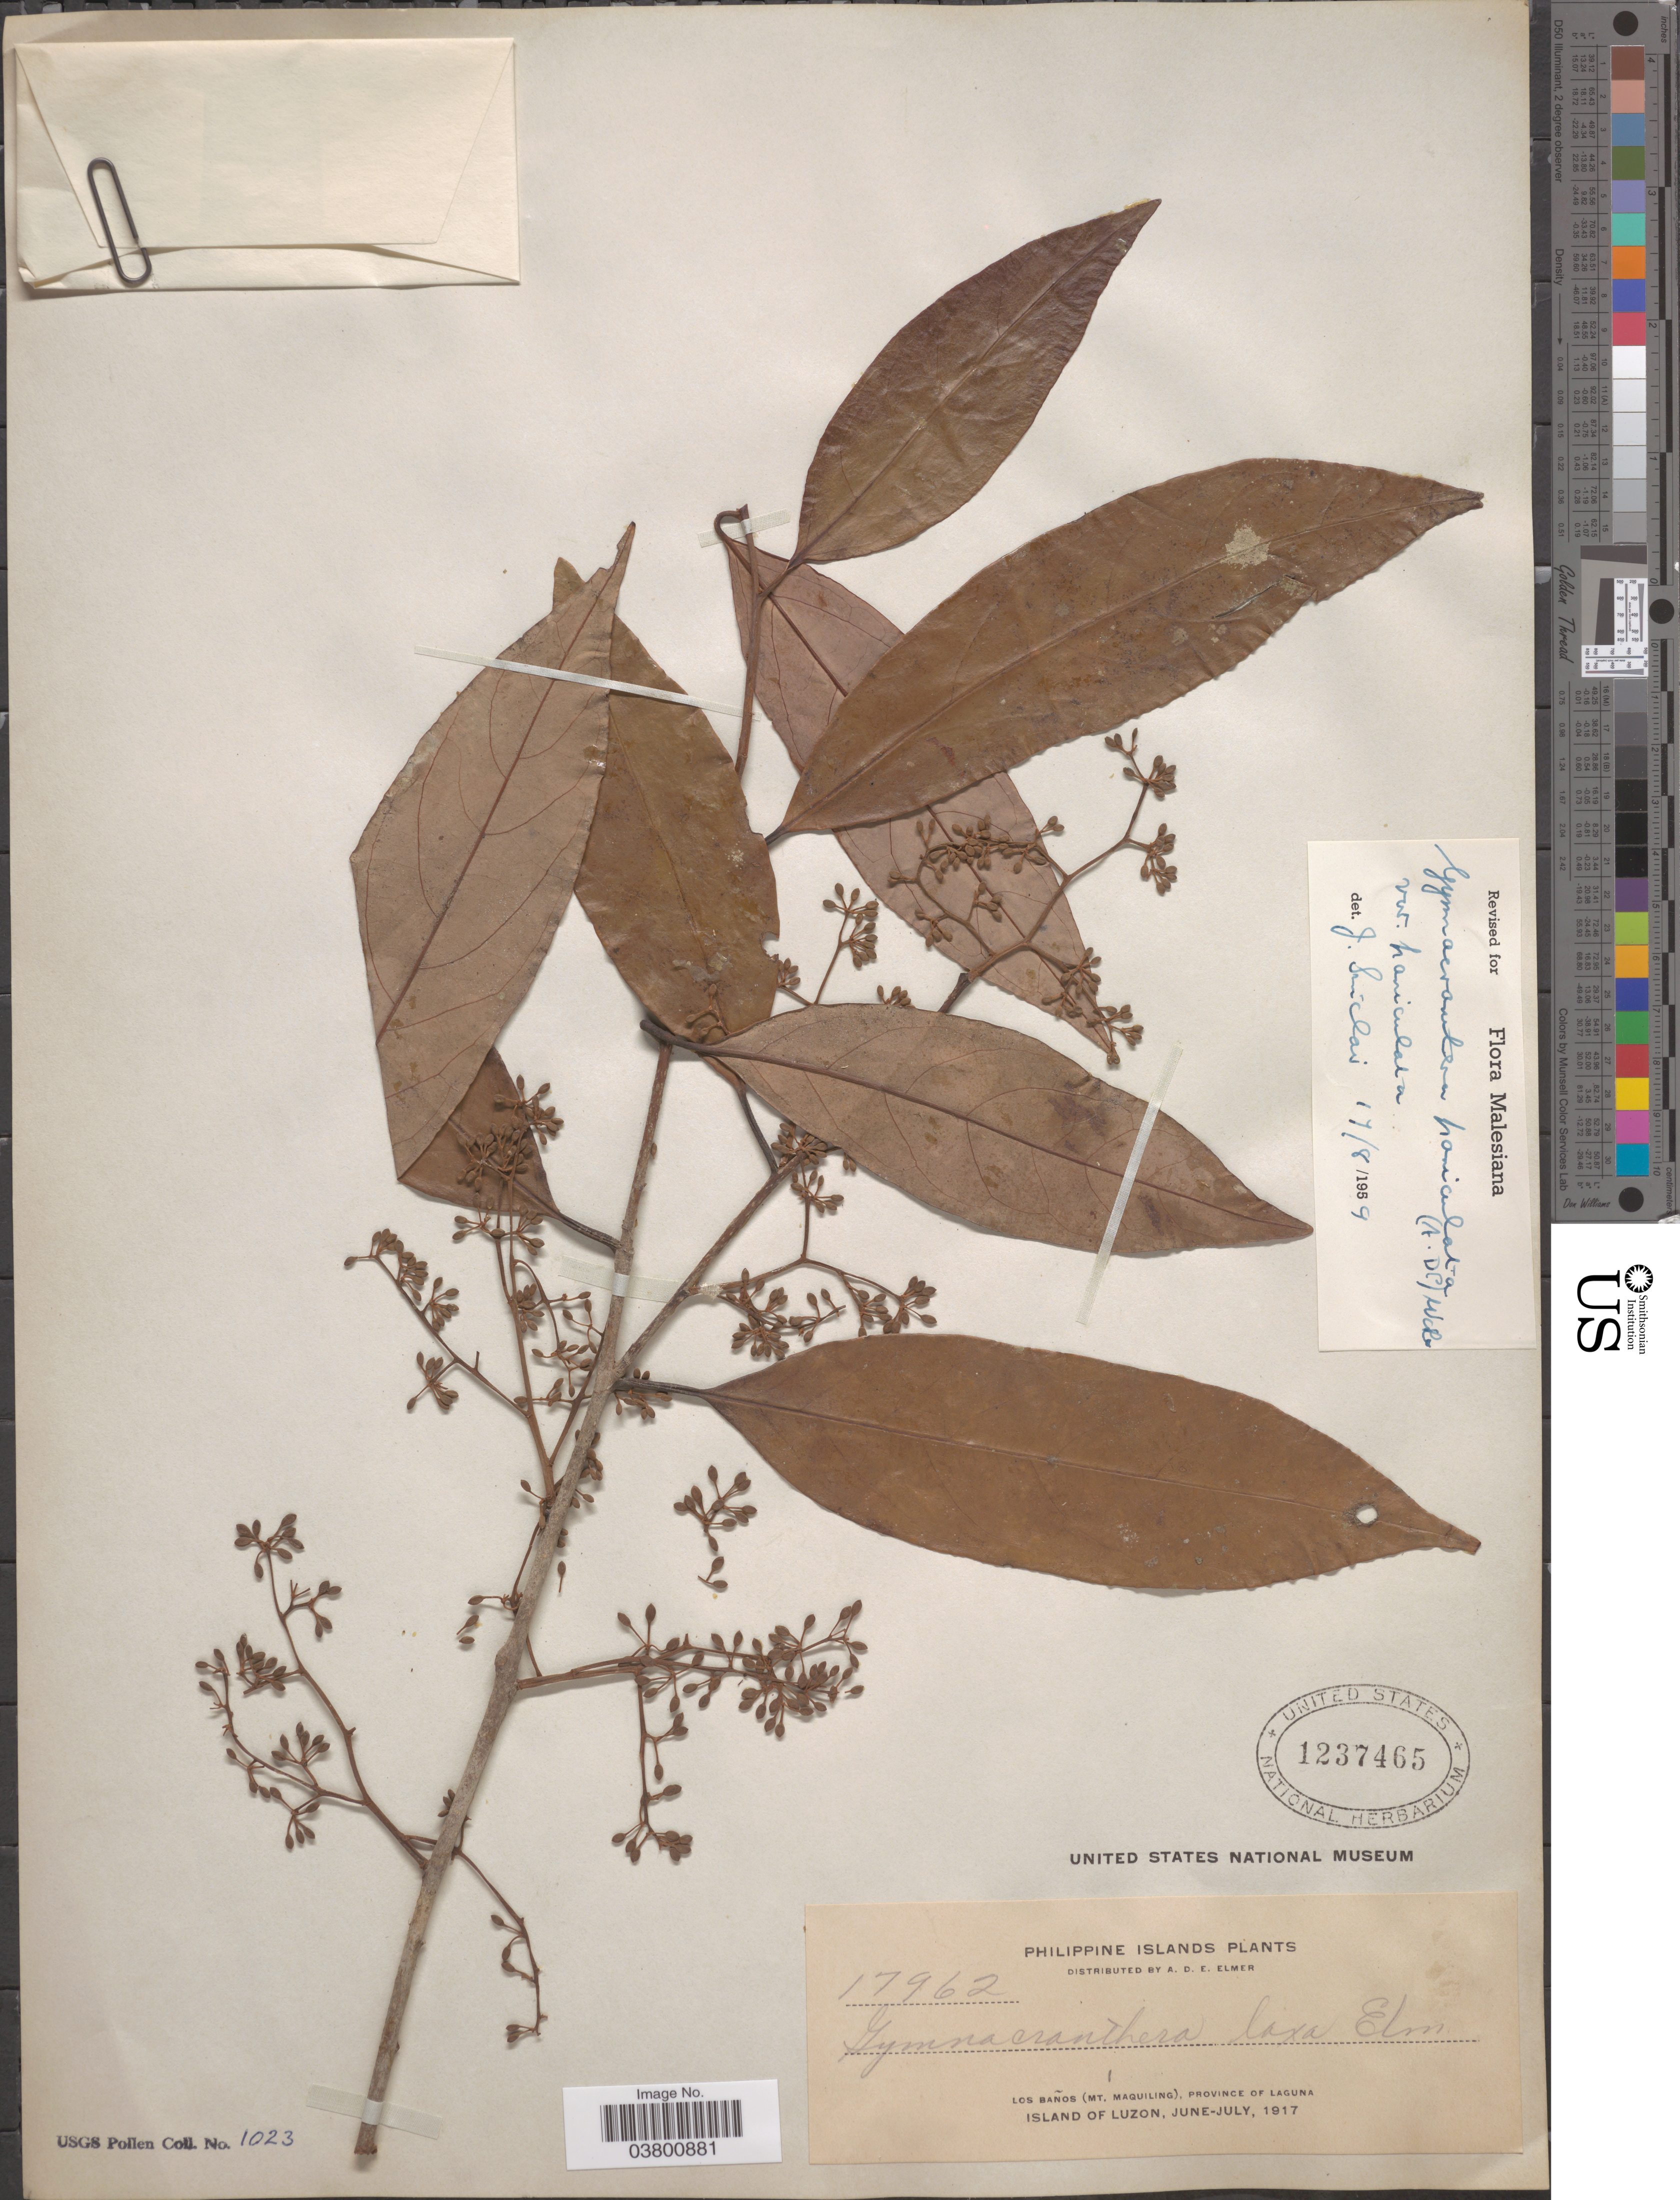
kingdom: Plantae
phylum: Tracheophyta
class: Magnoliopsida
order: Magnoliales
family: Myristicaceae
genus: Gymnacranthera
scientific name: Gymnacranthera paniculata var. paniculata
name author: (A. DC.) Warb.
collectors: A. D. E. Elmer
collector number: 17962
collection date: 1917-06/1917-07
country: Philippines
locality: Los Baños (Mt. Maquiling), Province of Laguna. Island of Luzon.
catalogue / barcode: US 1237465